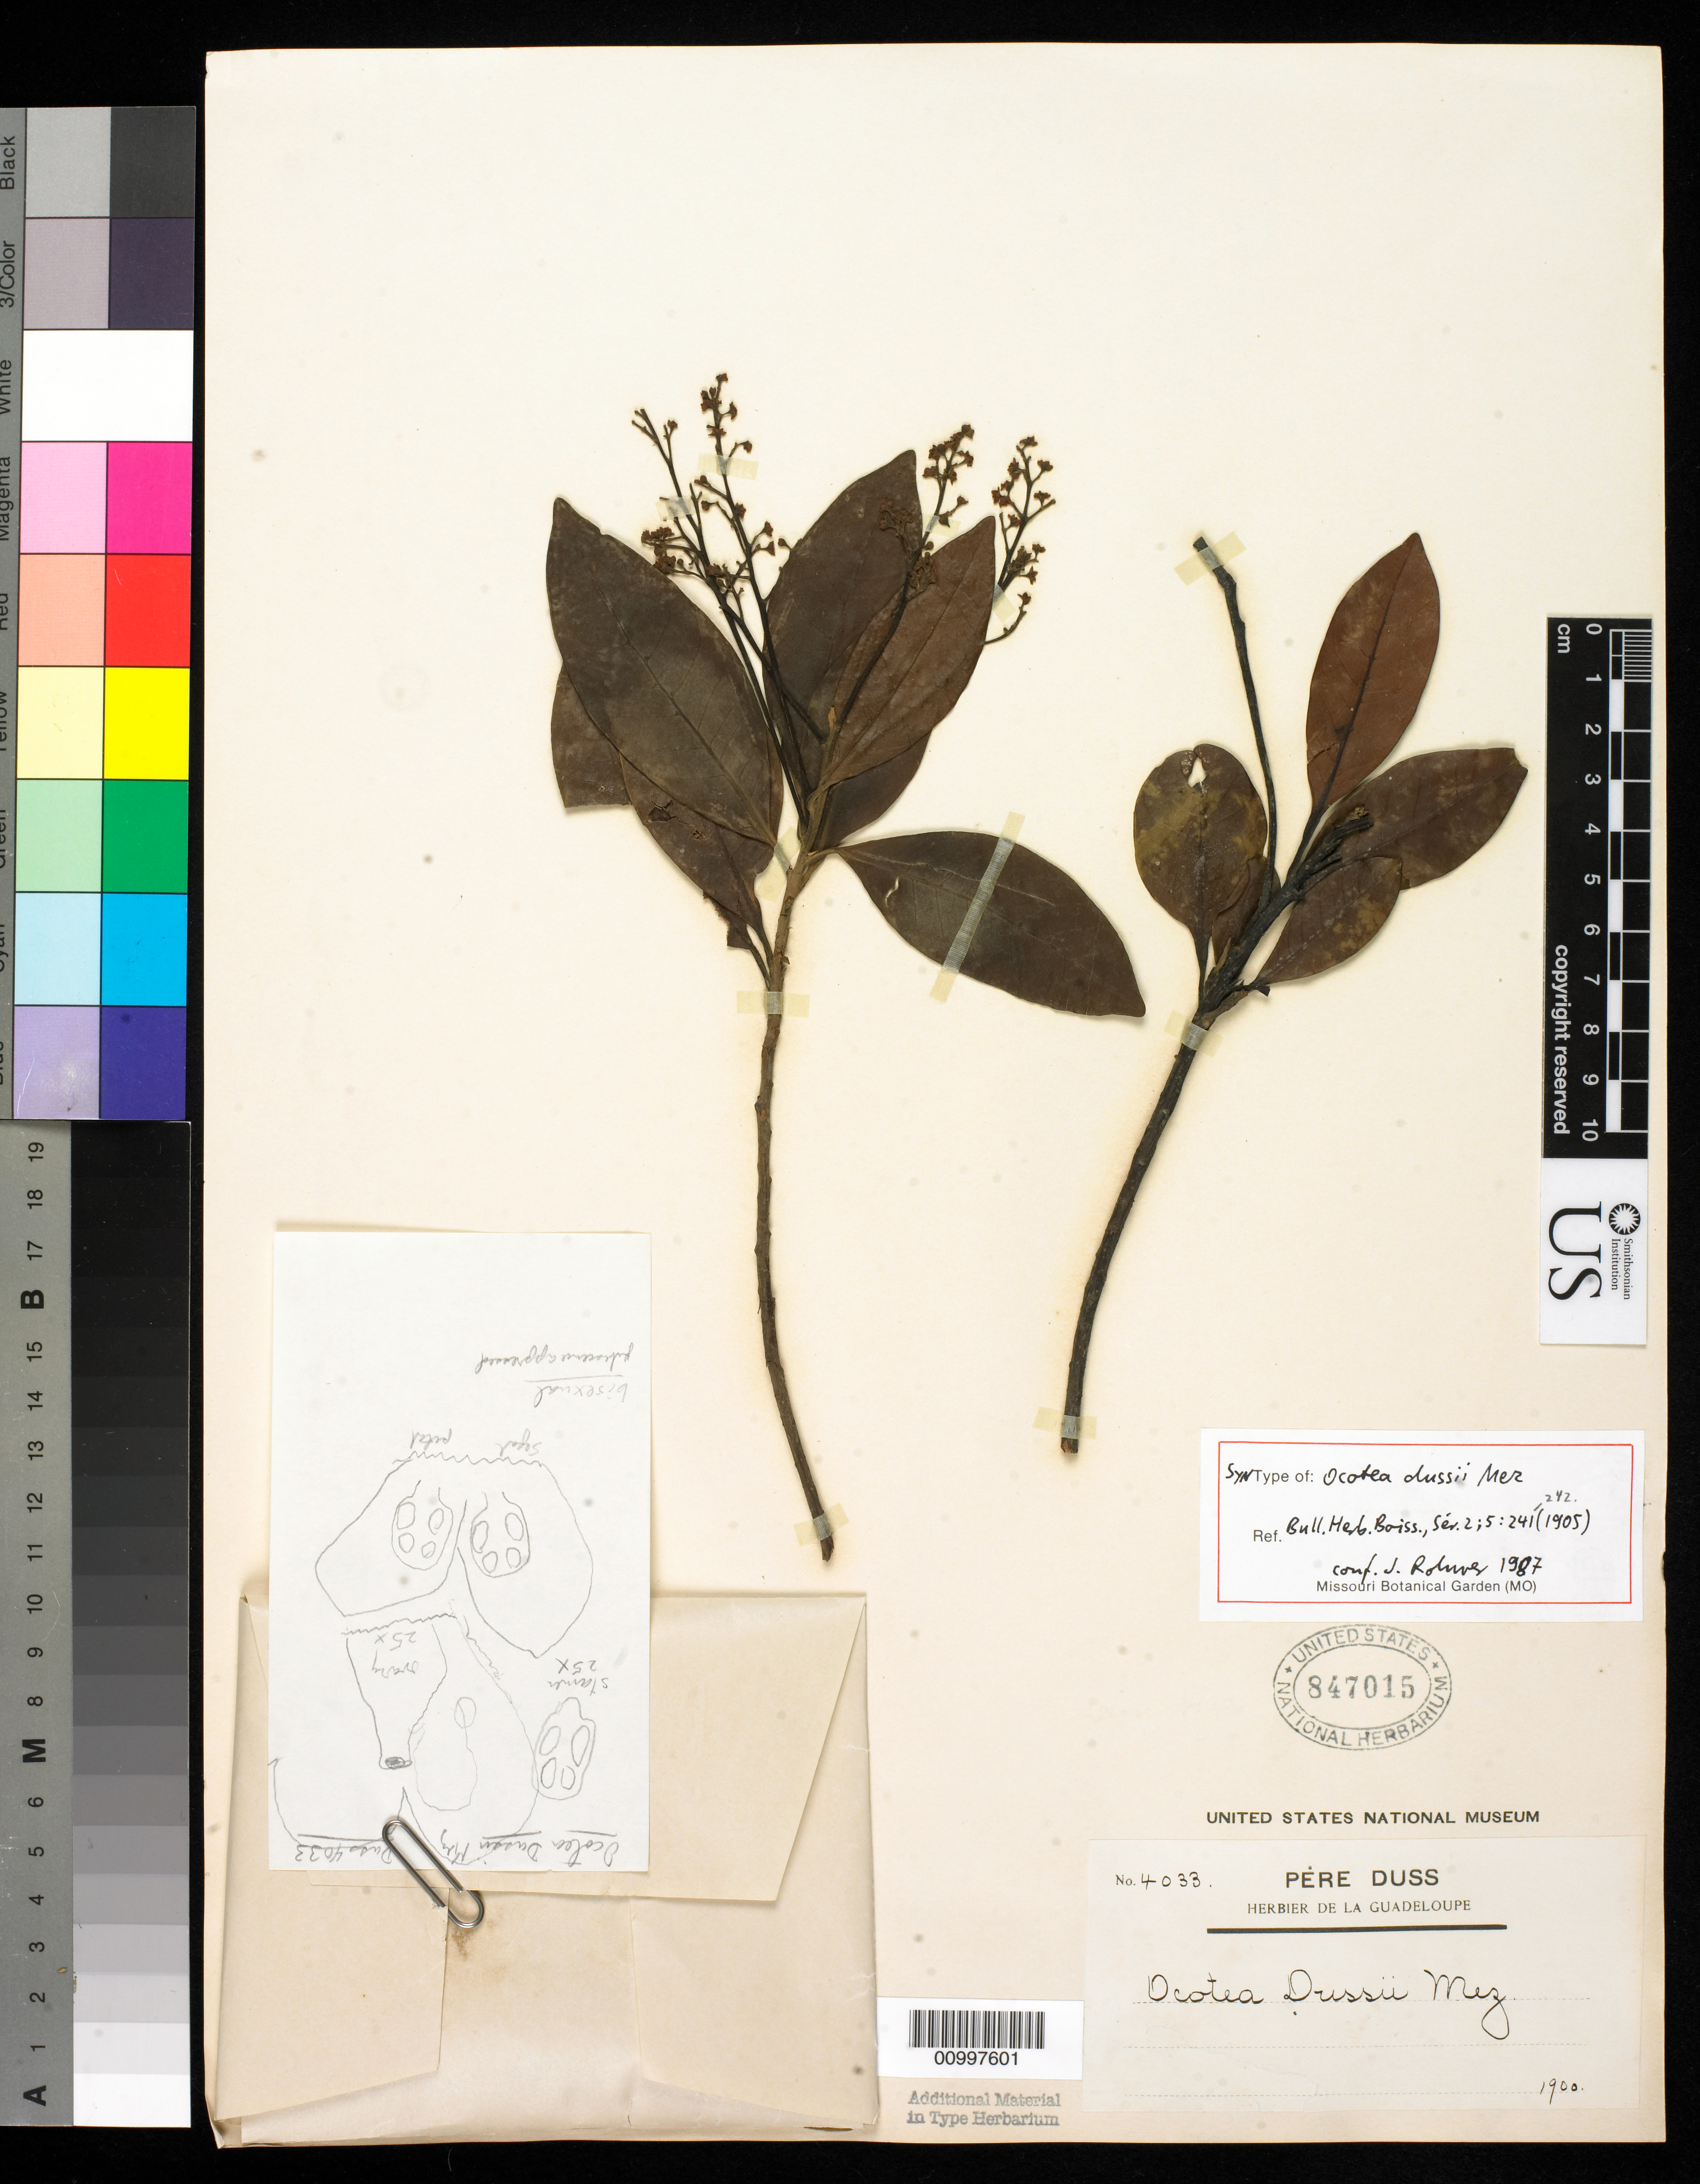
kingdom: Plantae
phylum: Tracheophyta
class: Magnoliopsida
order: Laurales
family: Lauraceae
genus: Ocotea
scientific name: Ocotea dussii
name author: Mez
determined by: Rohwer, J. G.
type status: Syntype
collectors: Père Duss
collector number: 4033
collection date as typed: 1900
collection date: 1900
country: Guadeloupe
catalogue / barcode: US 847015